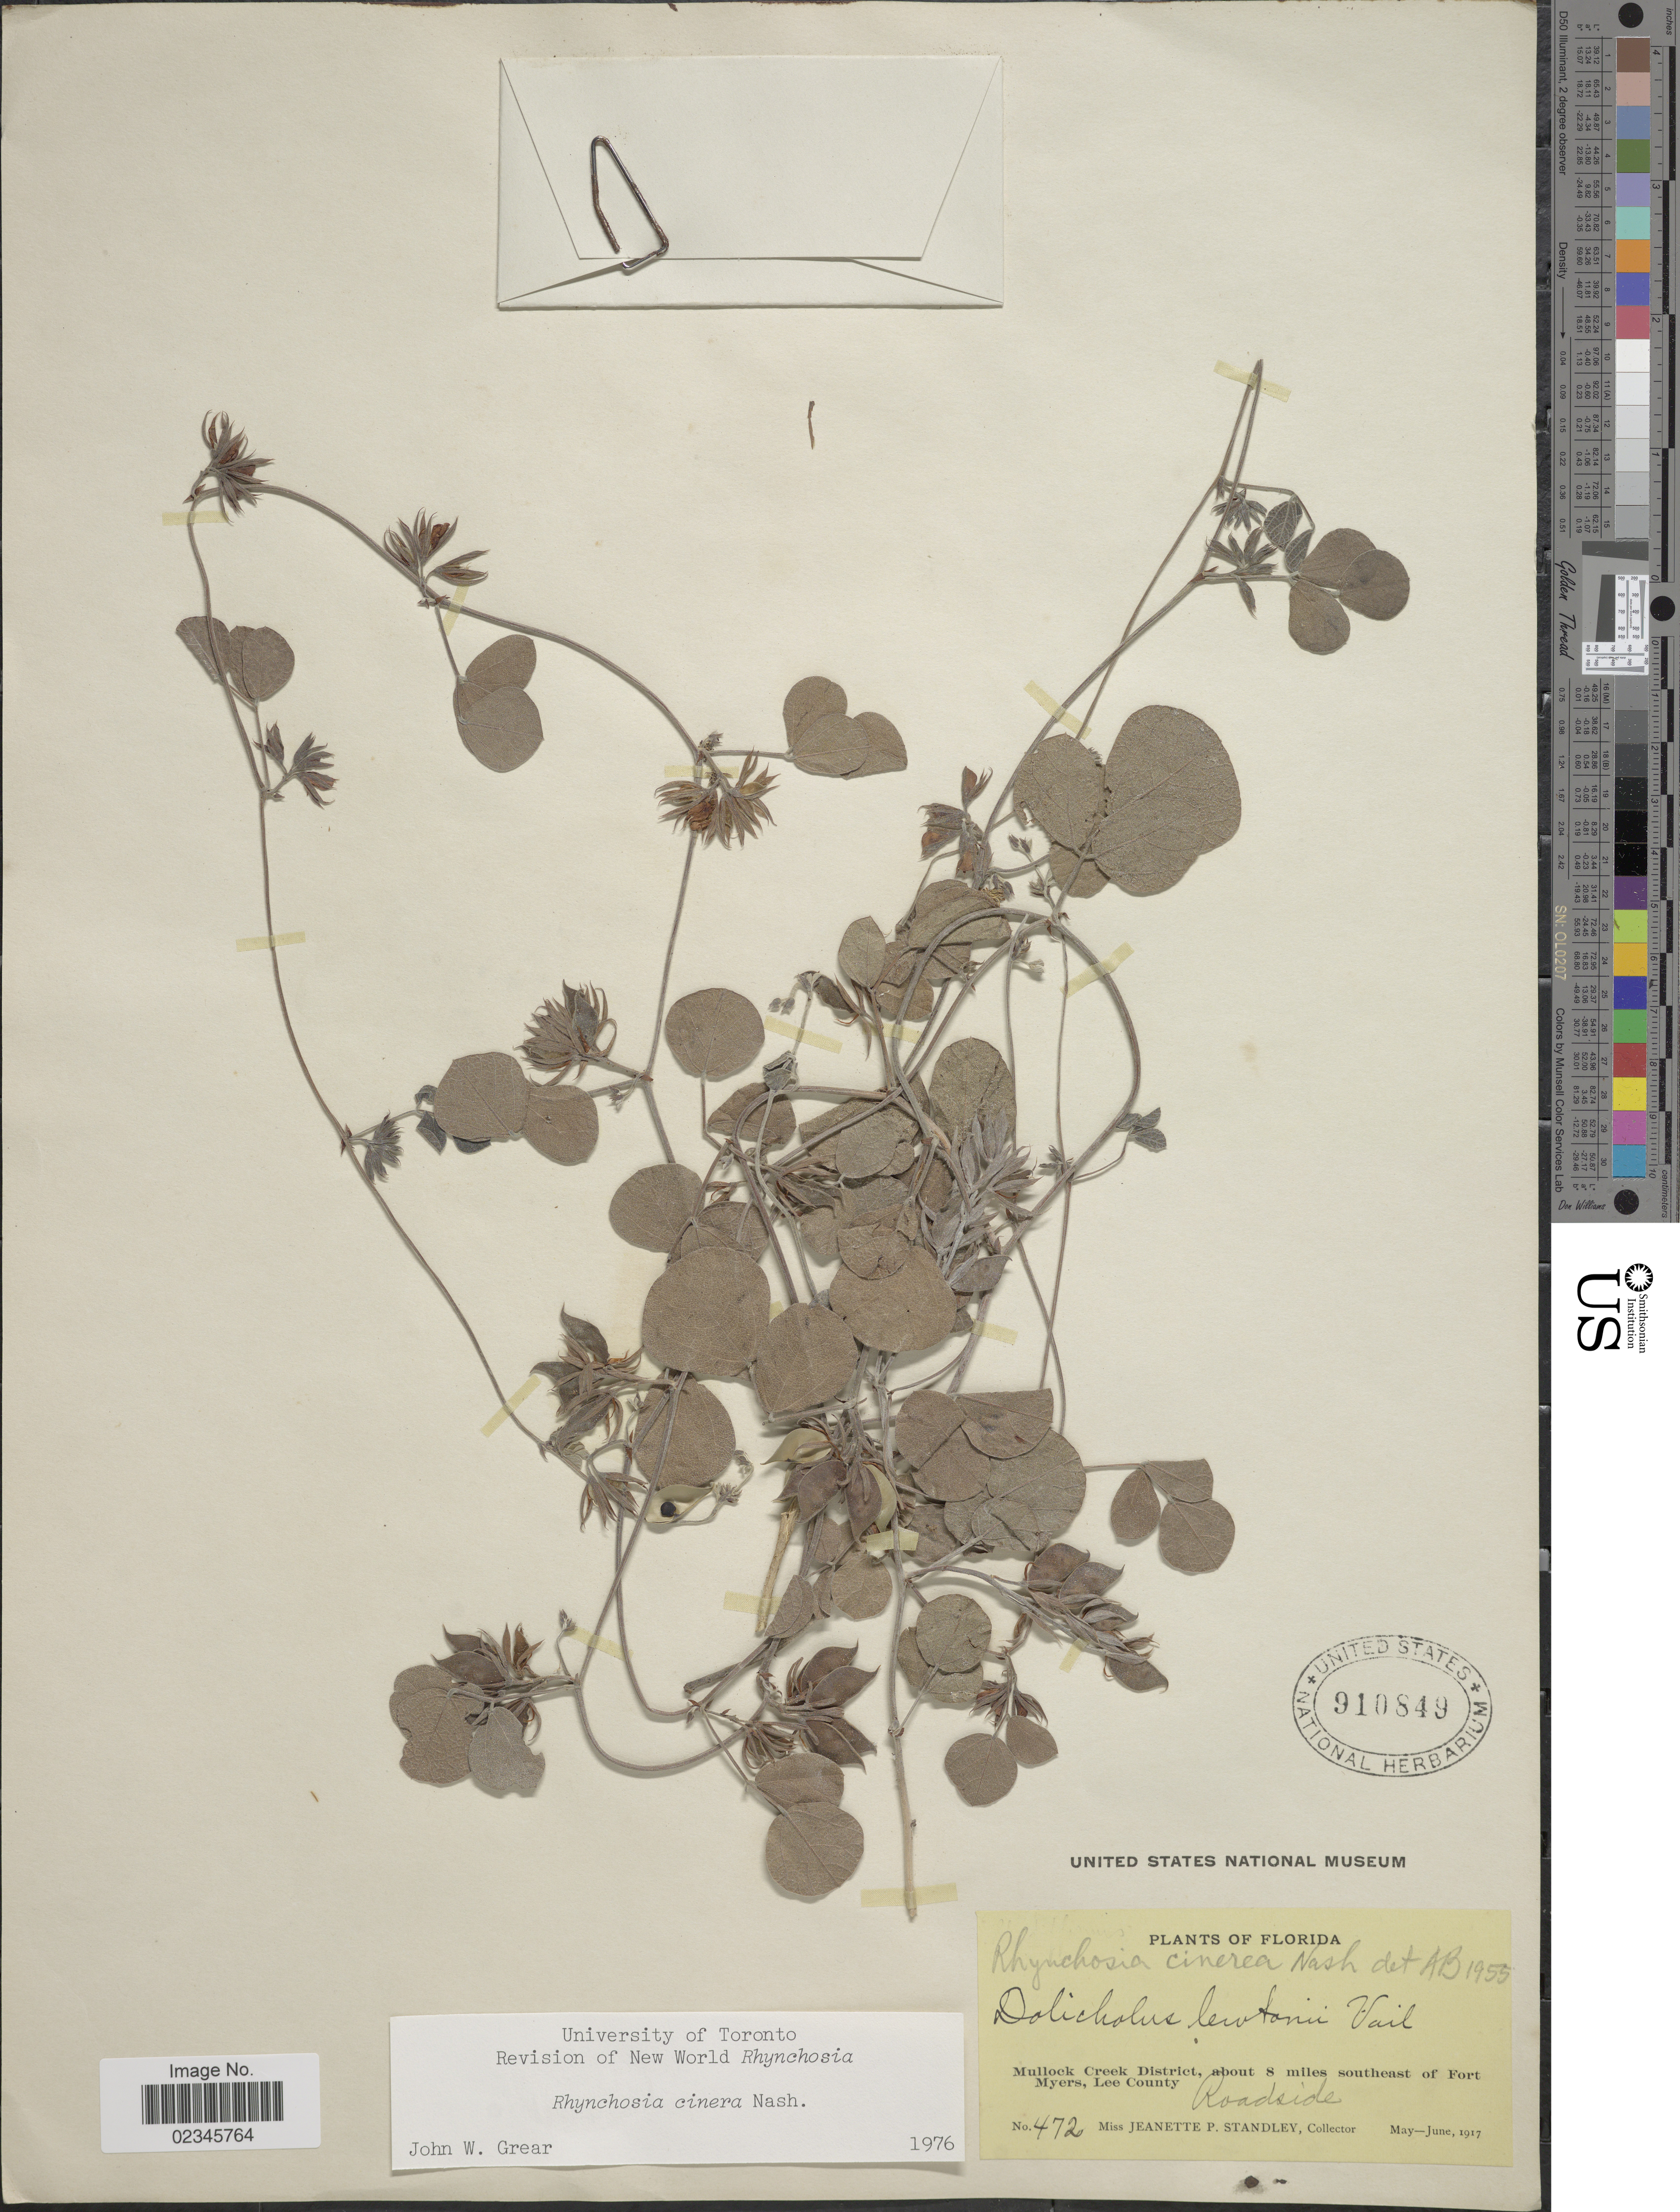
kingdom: Plantae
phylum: Tracheophyta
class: Magnoliopsida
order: Fabales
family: Fabaceae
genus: Cajanus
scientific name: Cajanus cinereus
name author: (F. Muell. ex Benth.) F. Muell.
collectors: J. P. Standley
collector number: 472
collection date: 1917-05/1917-06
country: United States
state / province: Florida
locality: Mullock Creek District, about 8 miles southeast of Fort Myers, Lee County, roadside.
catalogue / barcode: US 910849